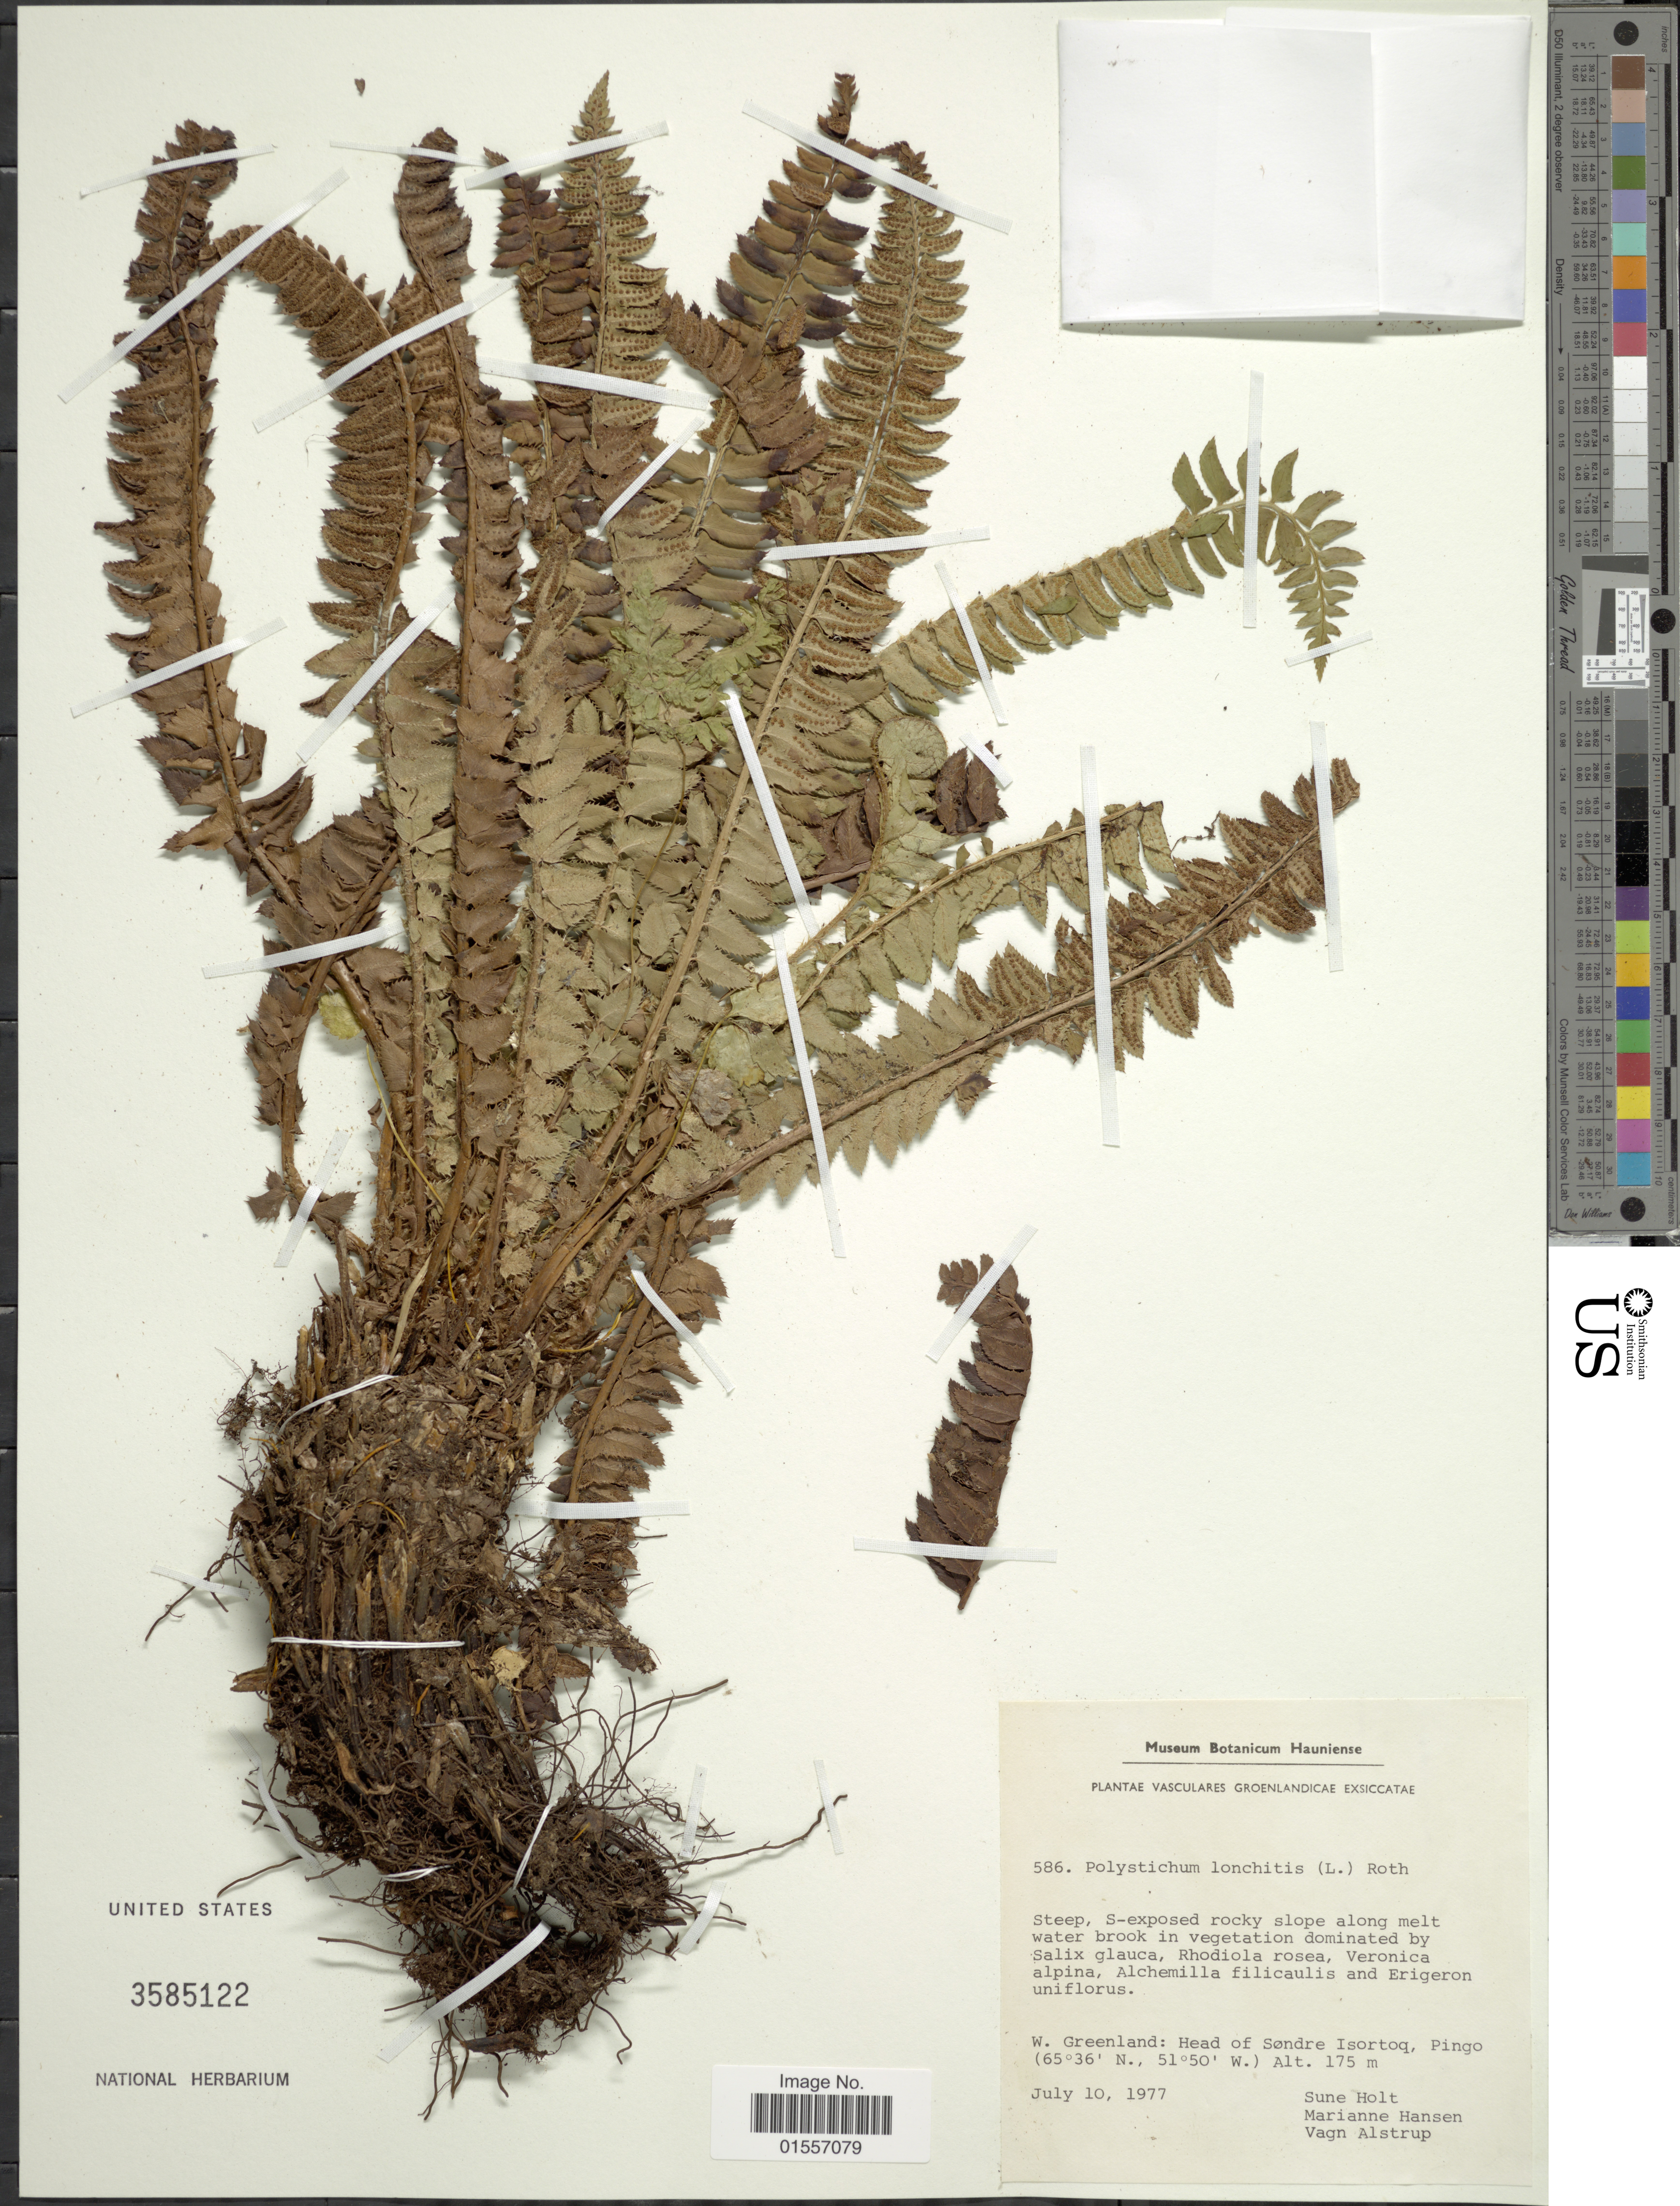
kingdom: Plantae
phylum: Tracheophyta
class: Polypodiopsida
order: Polypodiales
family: Dryopteridaceae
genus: Polystichum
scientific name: Polystichum lonchitis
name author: (Roth) L.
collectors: S. Holt, M. Hansen & V. Alstrup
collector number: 586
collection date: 1977-07-10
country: Greenland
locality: Vasculares Groenlandicae Exsiccatae, Steep, S-exposed rocky slope along melt water brook in vegetation dominated by Salix glauca, Rhodiola rosea, Veronica alpina, Alchemilla filicaulis and Erigeron uniflores, W. Greenland:Head of Sondre Isortoq, Pingo.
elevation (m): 175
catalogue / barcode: US 3585122